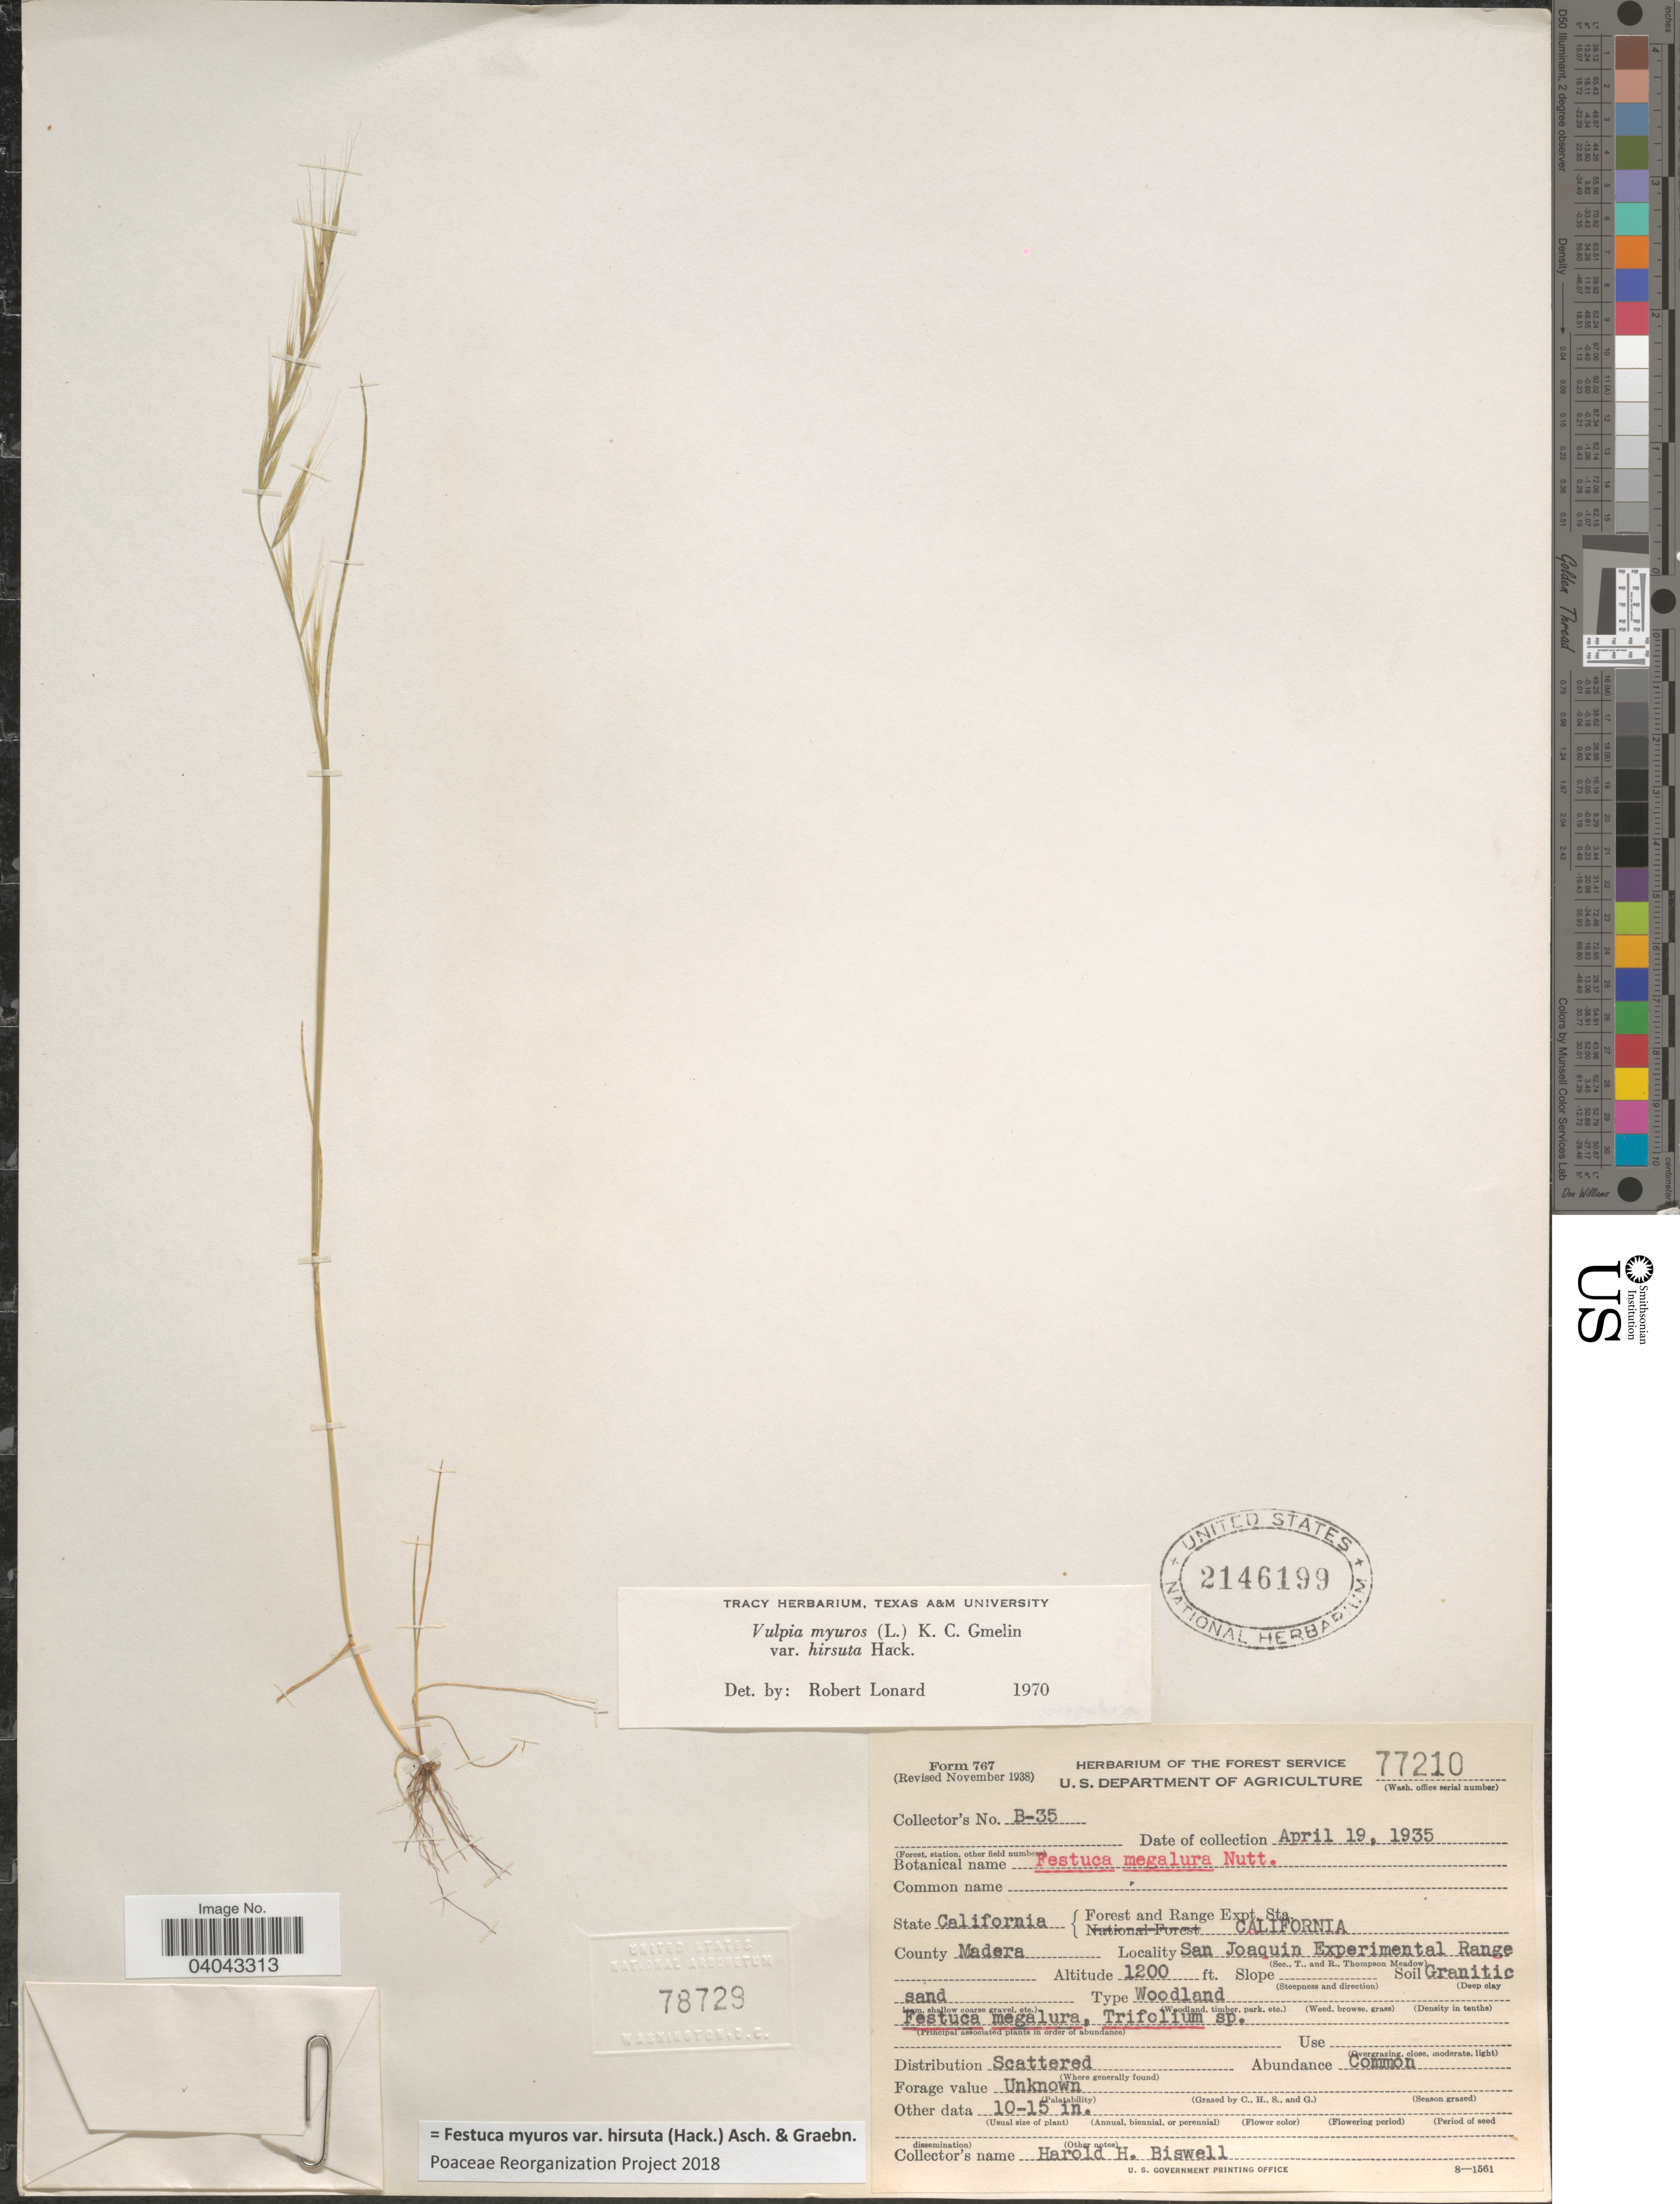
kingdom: Plantae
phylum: Tracheophyta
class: Liliopsida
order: Poales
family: Poaceae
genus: Festuca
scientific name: Festuca myuros var. hirsuta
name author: (Hack.) Asch. & Graebn.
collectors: H. Biswell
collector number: B-35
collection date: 1935-04-19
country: United States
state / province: California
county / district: Madera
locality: Forest and Range Expt. Sta. California. County Madera. San Joaquin Experimental Range.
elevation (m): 366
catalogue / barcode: US 2146199